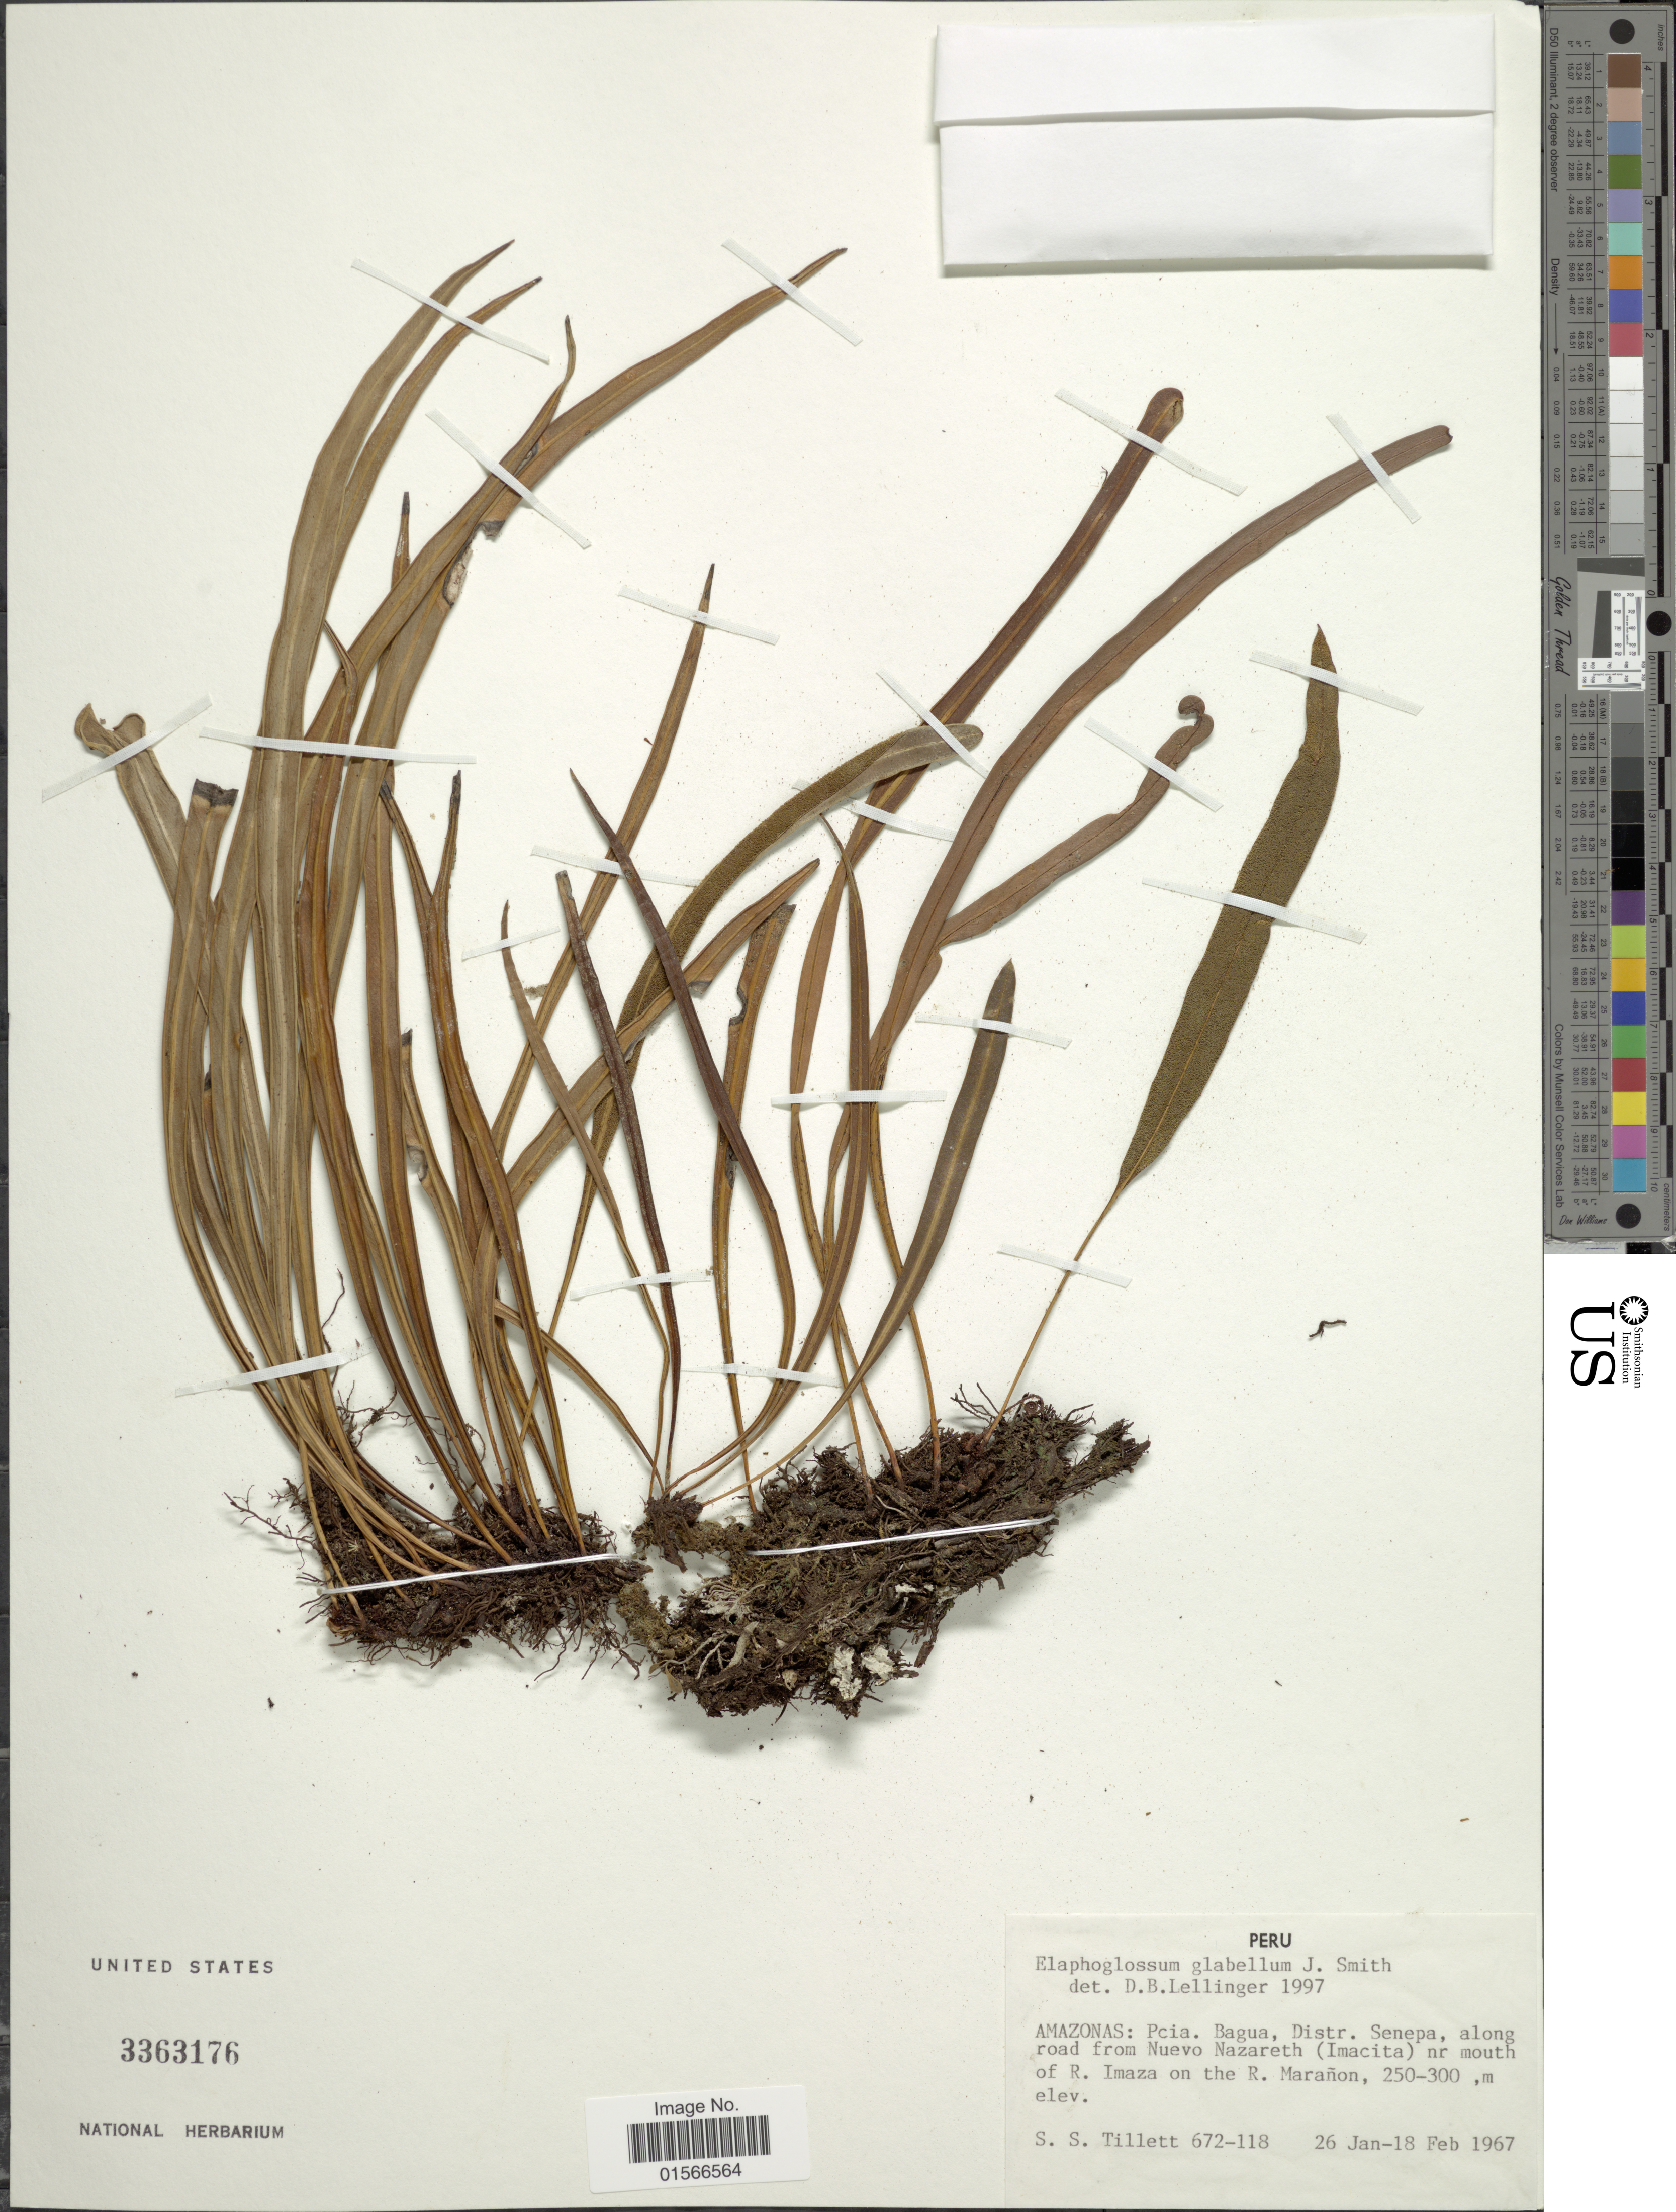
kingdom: Plantae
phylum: Tracheophyta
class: Polypodiopsida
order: Polypodiales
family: Dryopteridaceae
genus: Elaphoglossum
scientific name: Elaphoglossum glabellum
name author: J. Sm.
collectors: S. S. Tillett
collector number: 672-118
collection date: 1967-01-26/1967-02-18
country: Peru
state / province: Amazonas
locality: Pcia. Bagua, Distr. Senepa, along road from Nuevo Nazareth (Imacita) nr mouth of R. Imaza on the R. Marañon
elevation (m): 250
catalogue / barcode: US 3363176